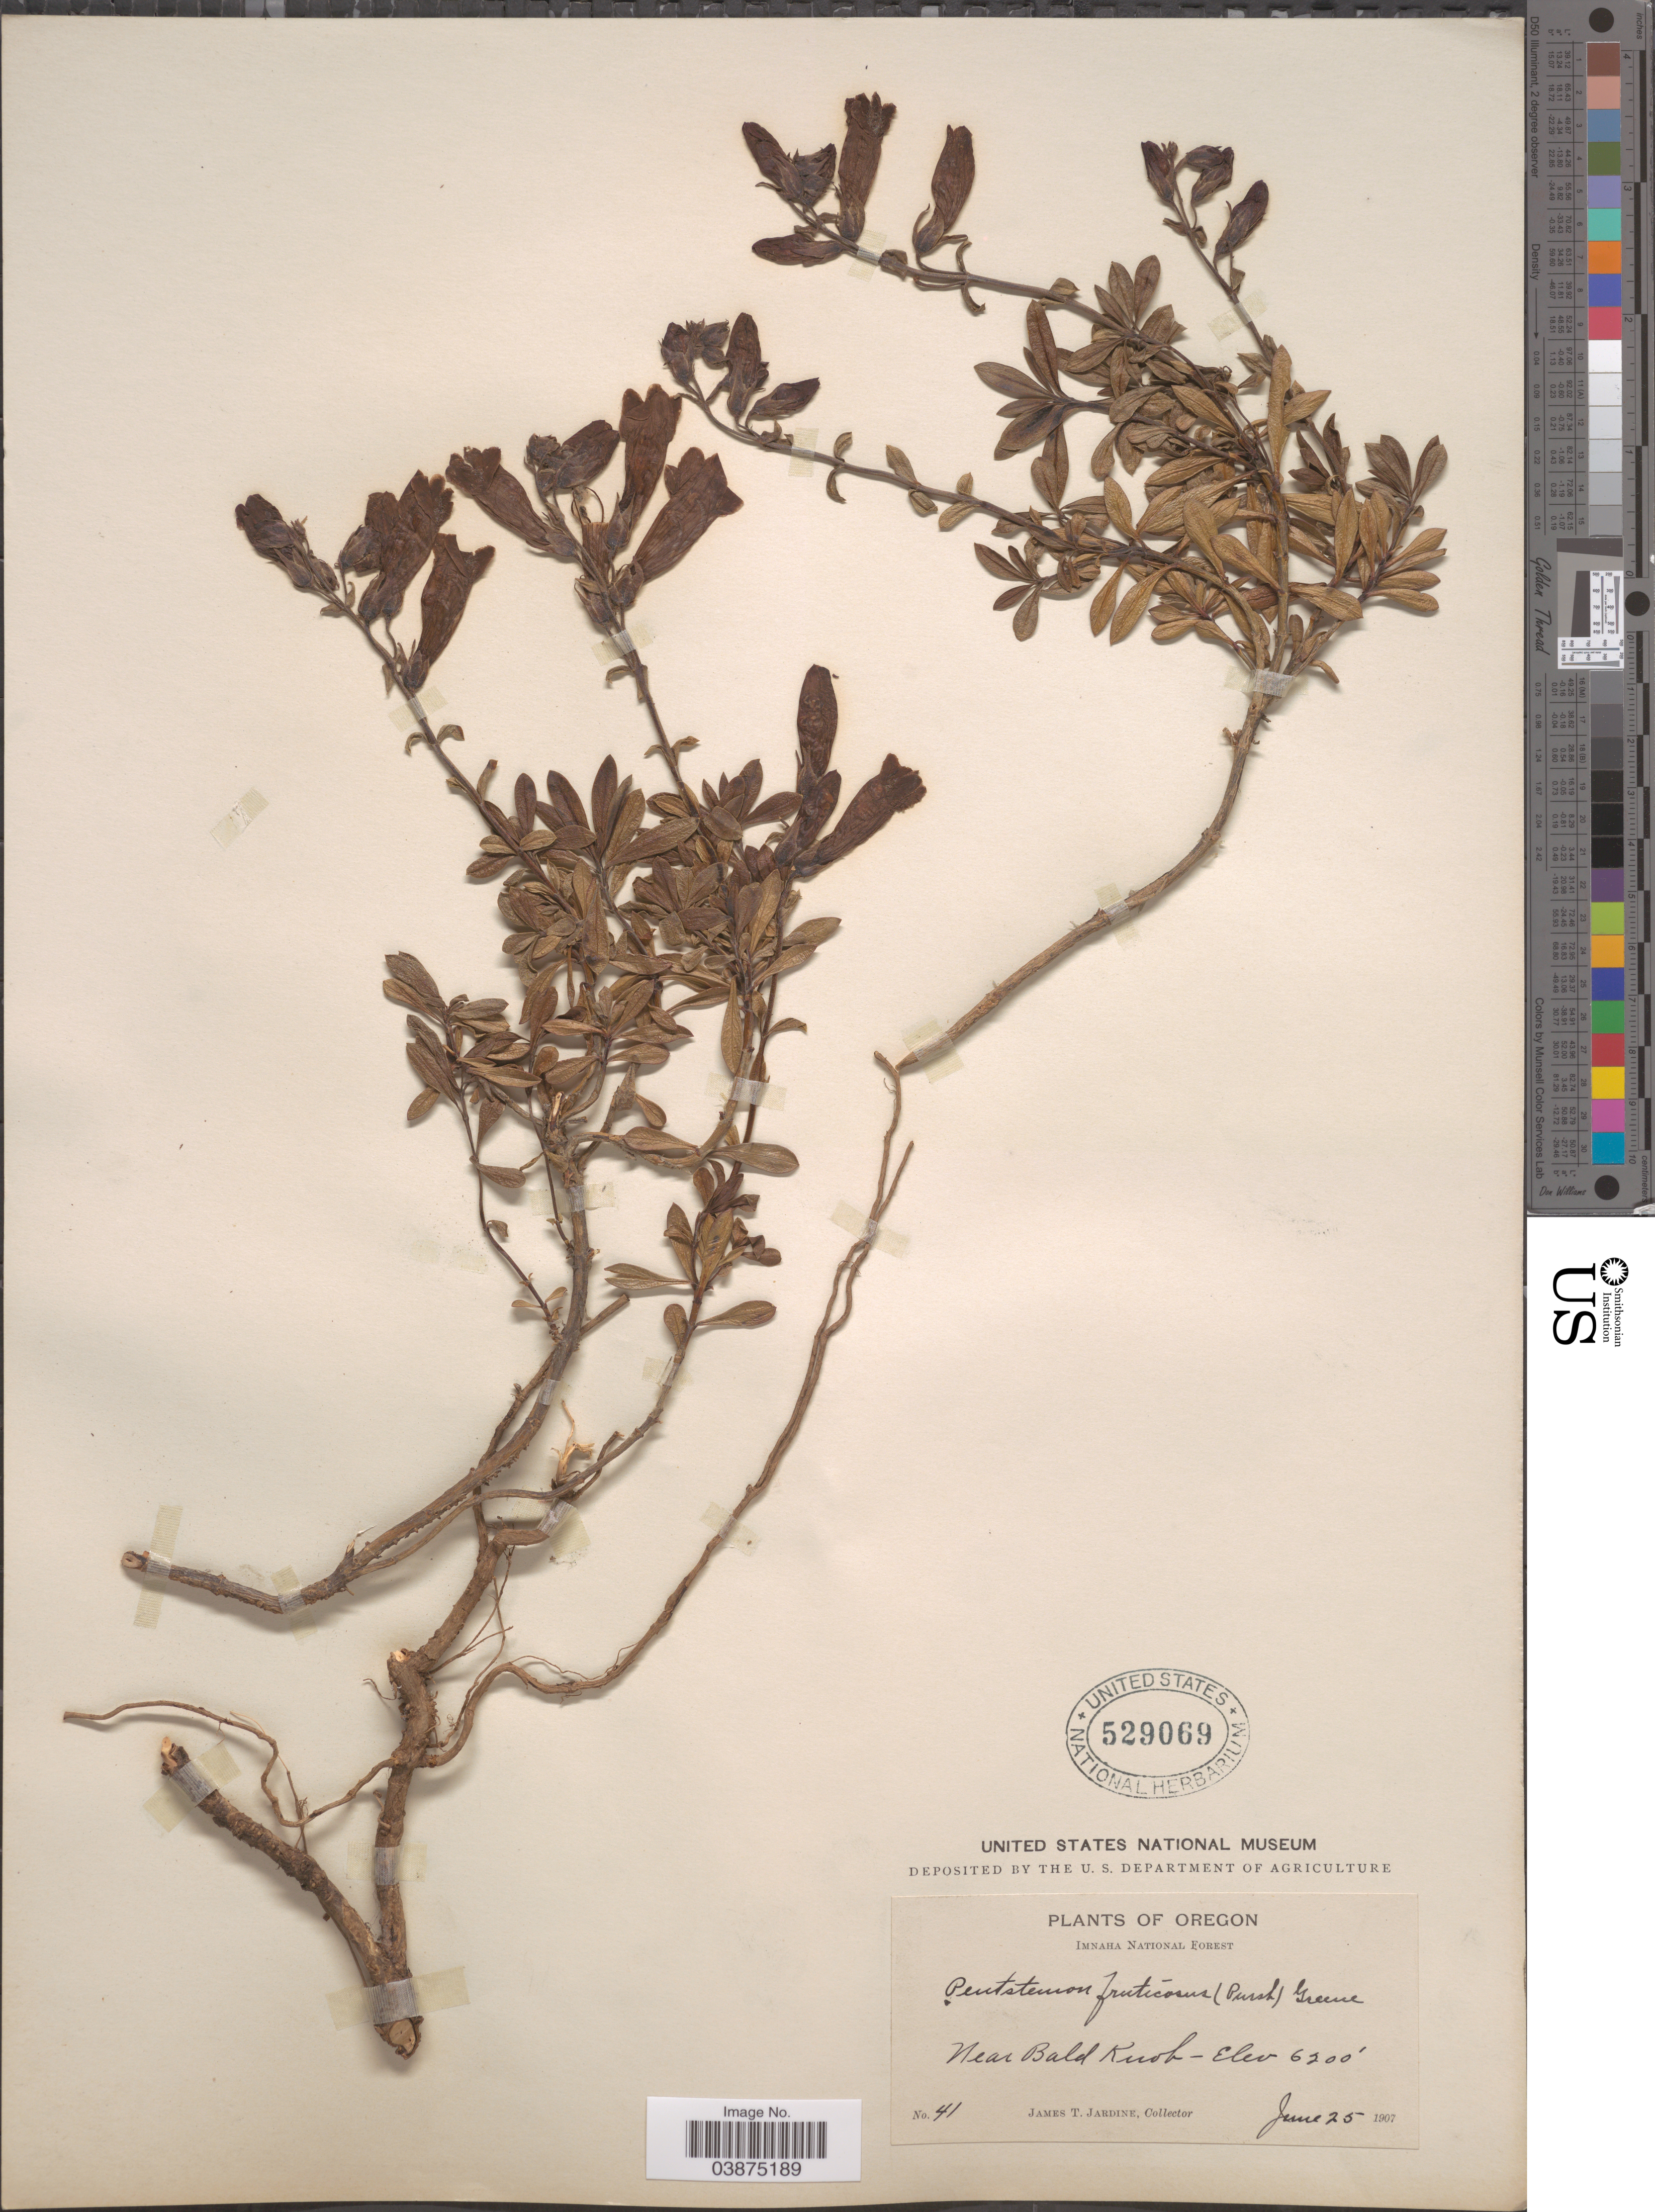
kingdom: Plantae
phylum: Tracheophyta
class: Magnoliopsida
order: Lamiales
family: Plantaginaceae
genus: Penstemon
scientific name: Penstemon douglasii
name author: Hook.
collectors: J. T. Jardine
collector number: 41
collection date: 1907-06-25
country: United States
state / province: Oregon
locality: Imnaha National Forest. Near Bald Knob.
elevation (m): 1890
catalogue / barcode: US 529069